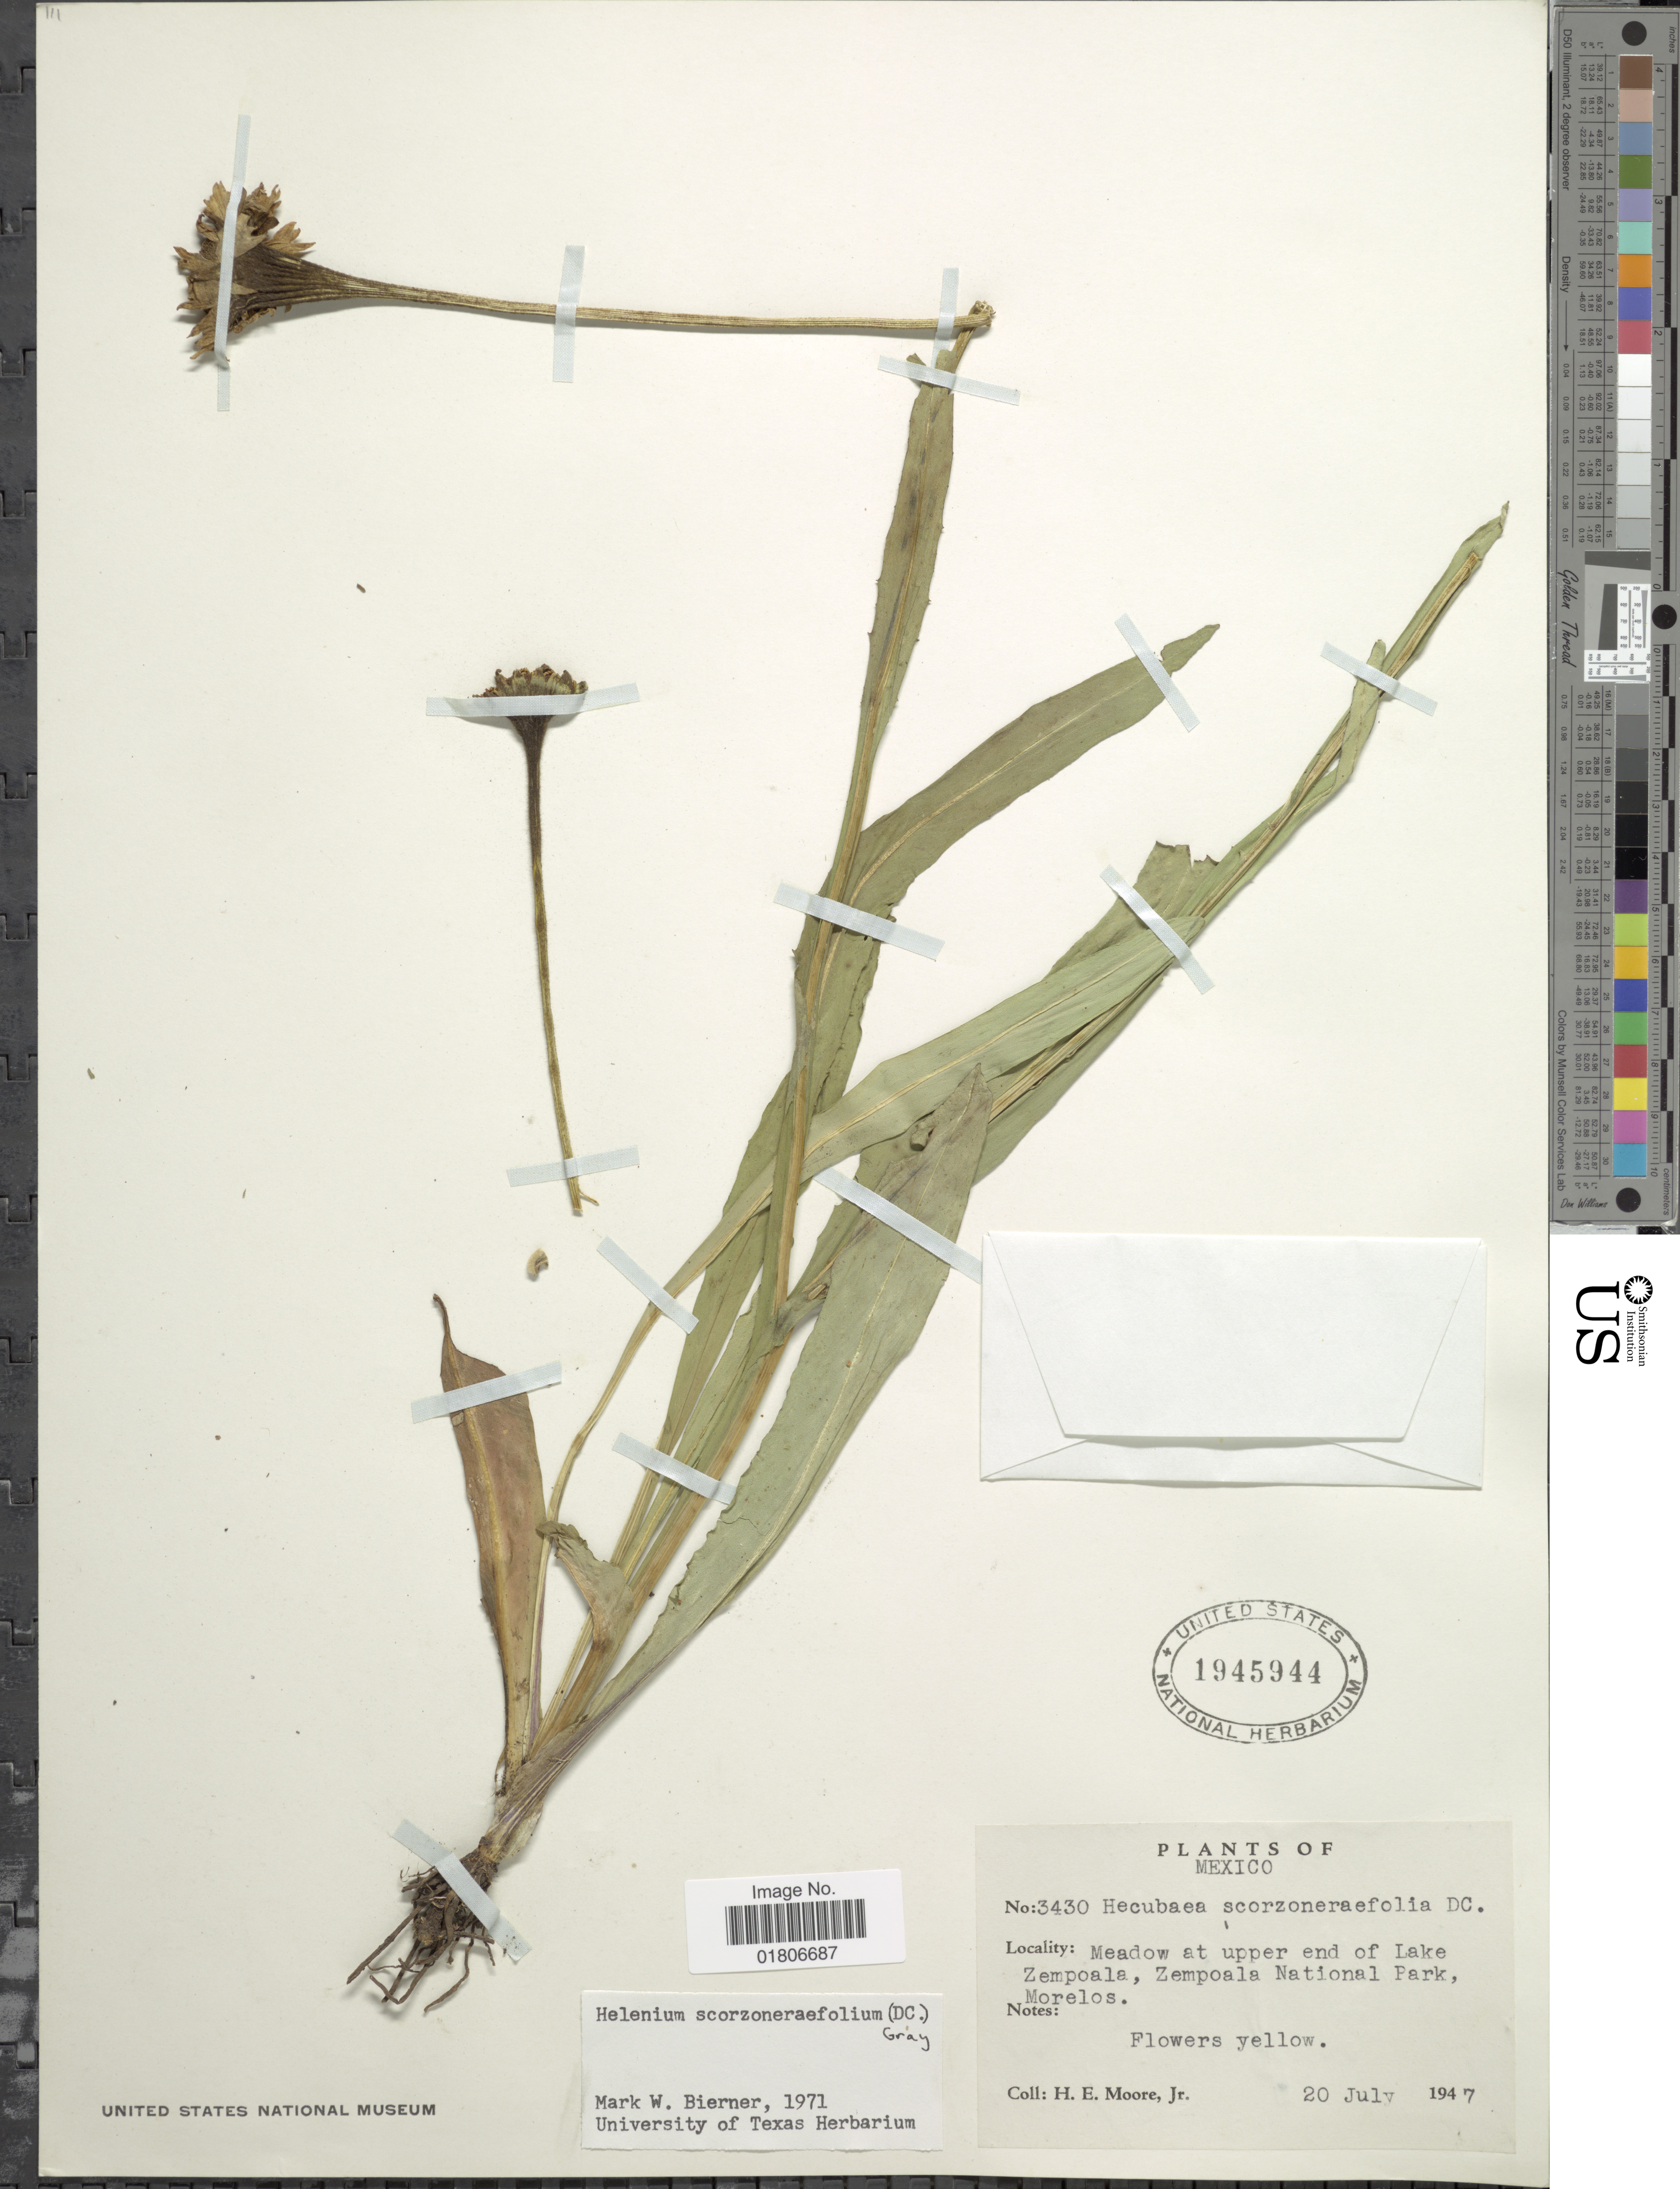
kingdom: Plantae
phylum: Tracheophyta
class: Magnoliopsida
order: Asterales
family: Asteraceae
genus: Helenium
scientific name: Helenium scorzoneraefolium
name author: (DC.) A. Gray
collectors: H. Moore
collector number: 3430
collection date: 1947-07-20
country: Mexico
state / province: Morelos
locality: Meadow at upper end of Lake Zempoala, Zempoala National Park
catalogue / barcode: US 1945944